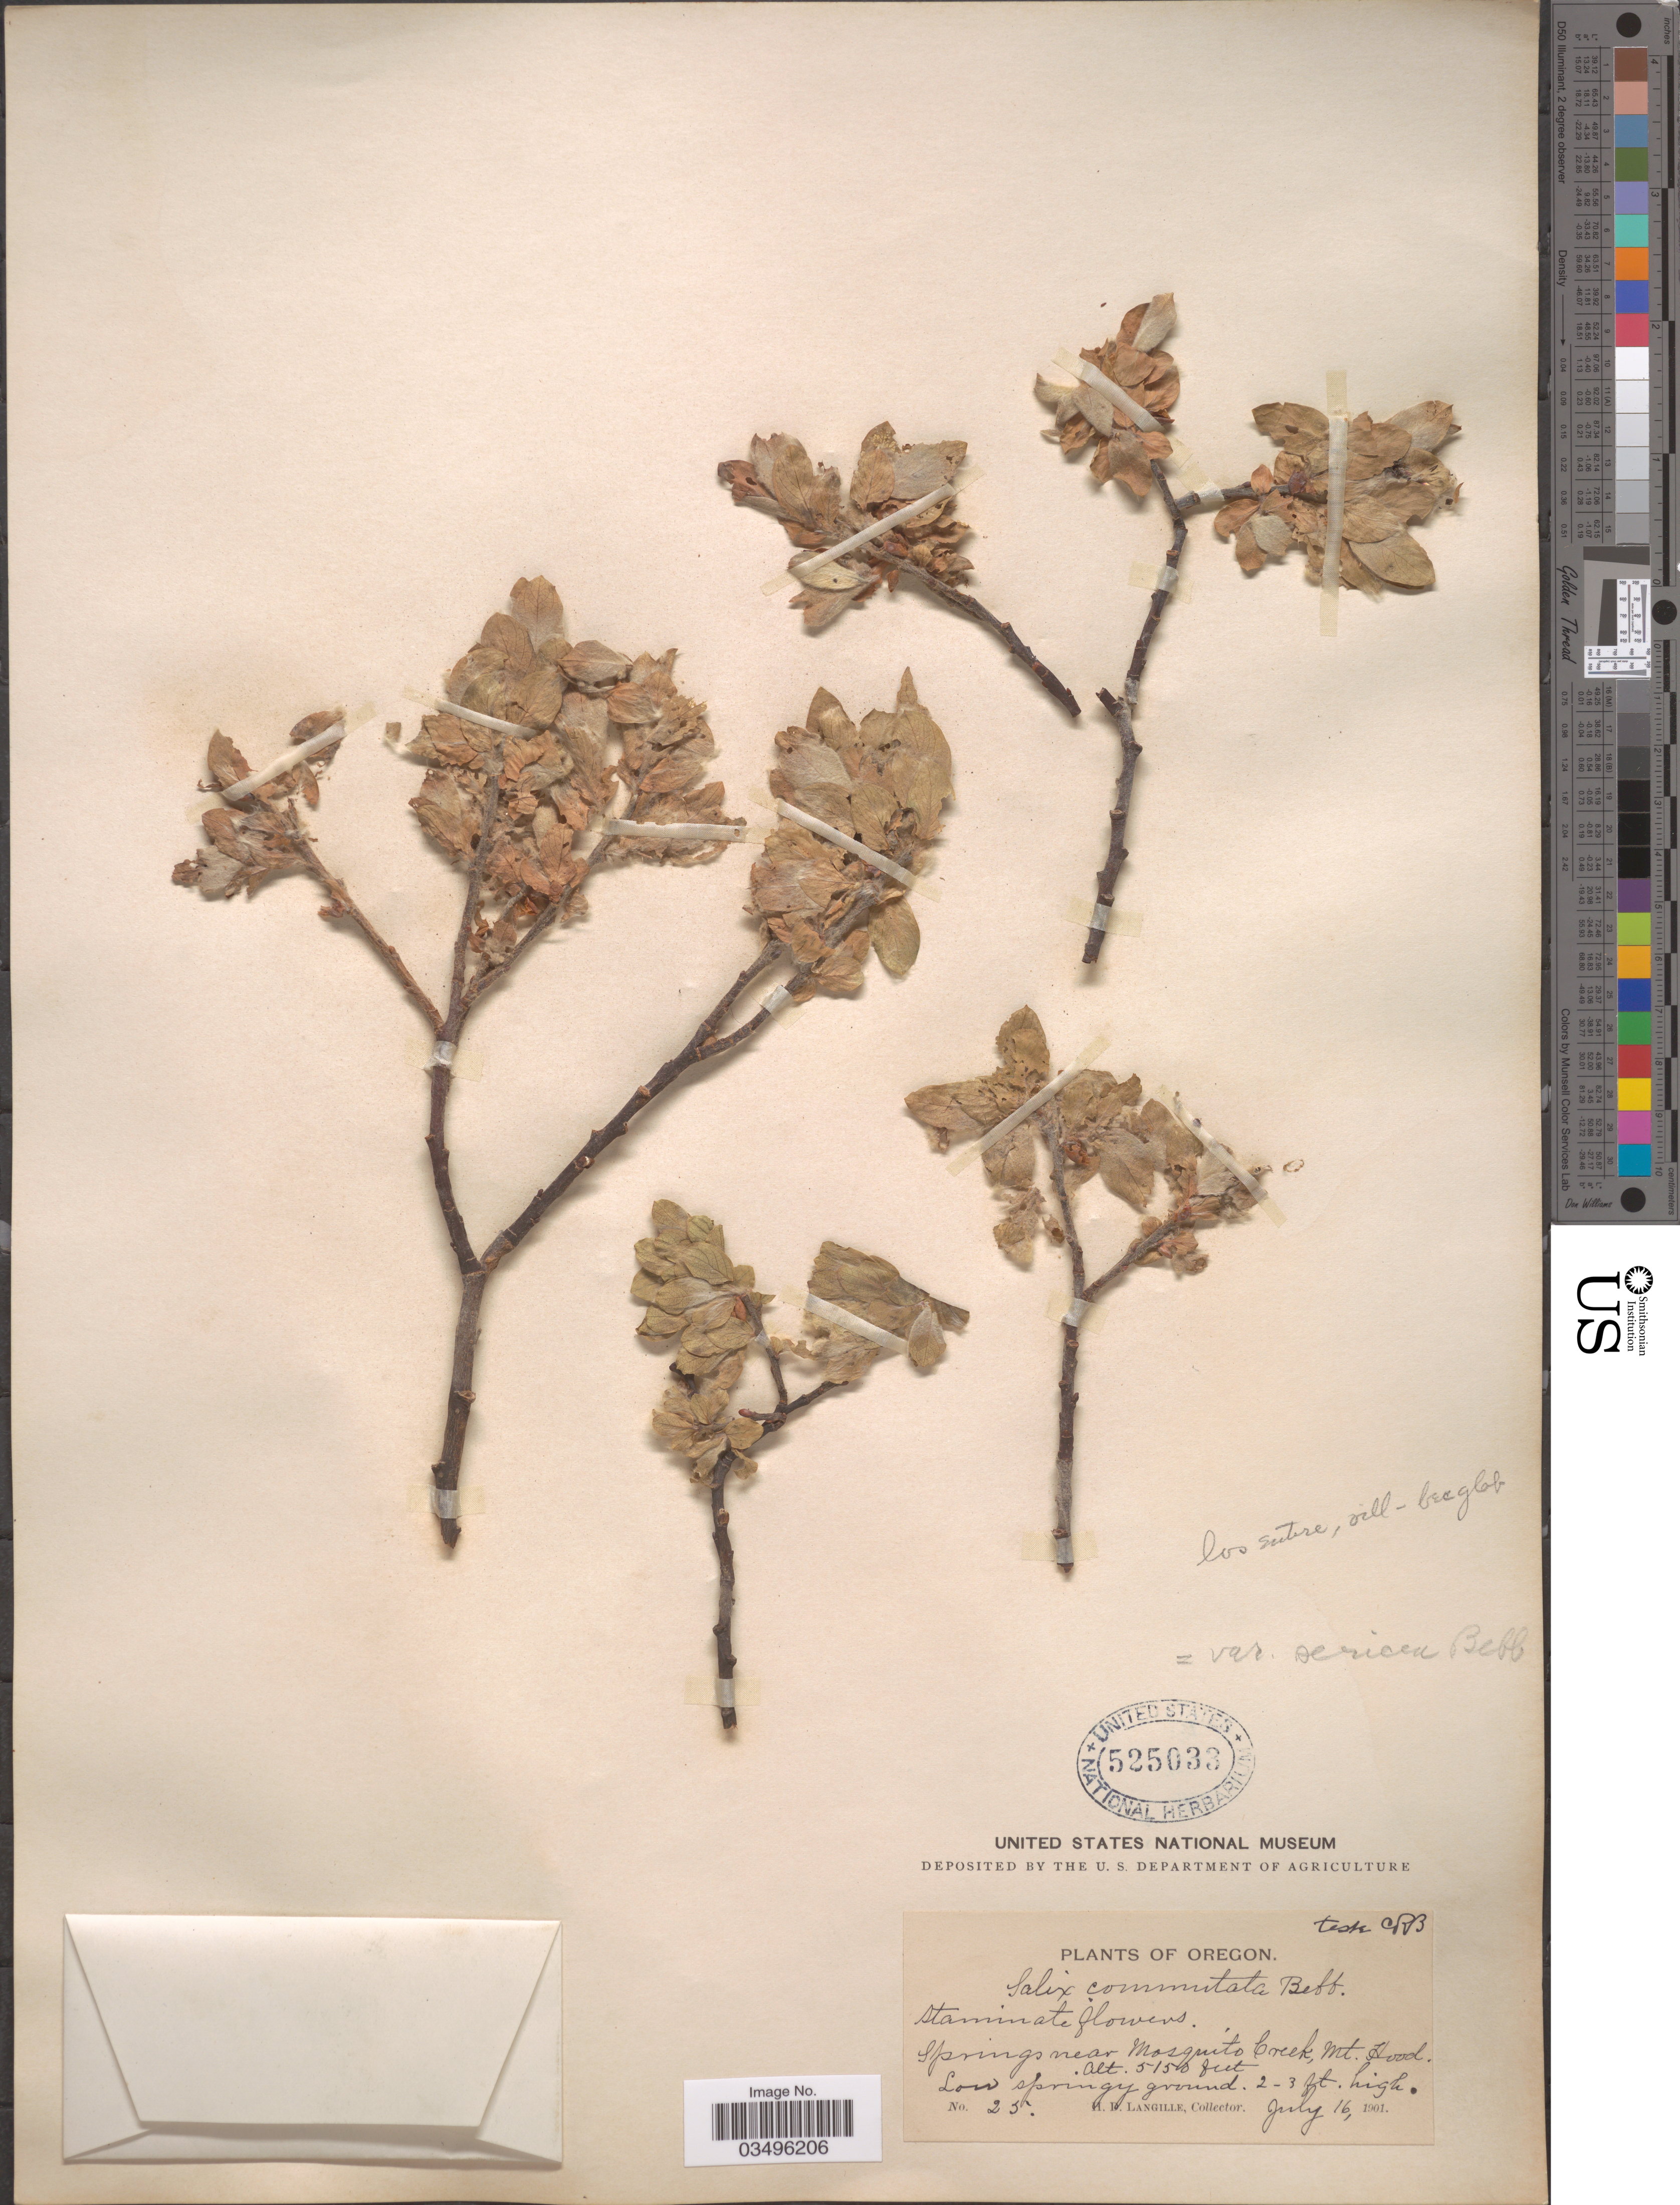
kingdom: Plantae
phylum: Tracheophyta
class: Magnoliopsida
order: Malpighiales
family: Salicaceae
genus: Salix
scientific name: Salix commutata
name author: Bebb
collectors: H. Langille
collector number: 25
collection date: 1901-07-16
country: United States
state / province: Oregon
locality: Springs near Mosquito Creek, Mt. Hood.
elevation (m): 1570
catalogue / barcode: US 525033